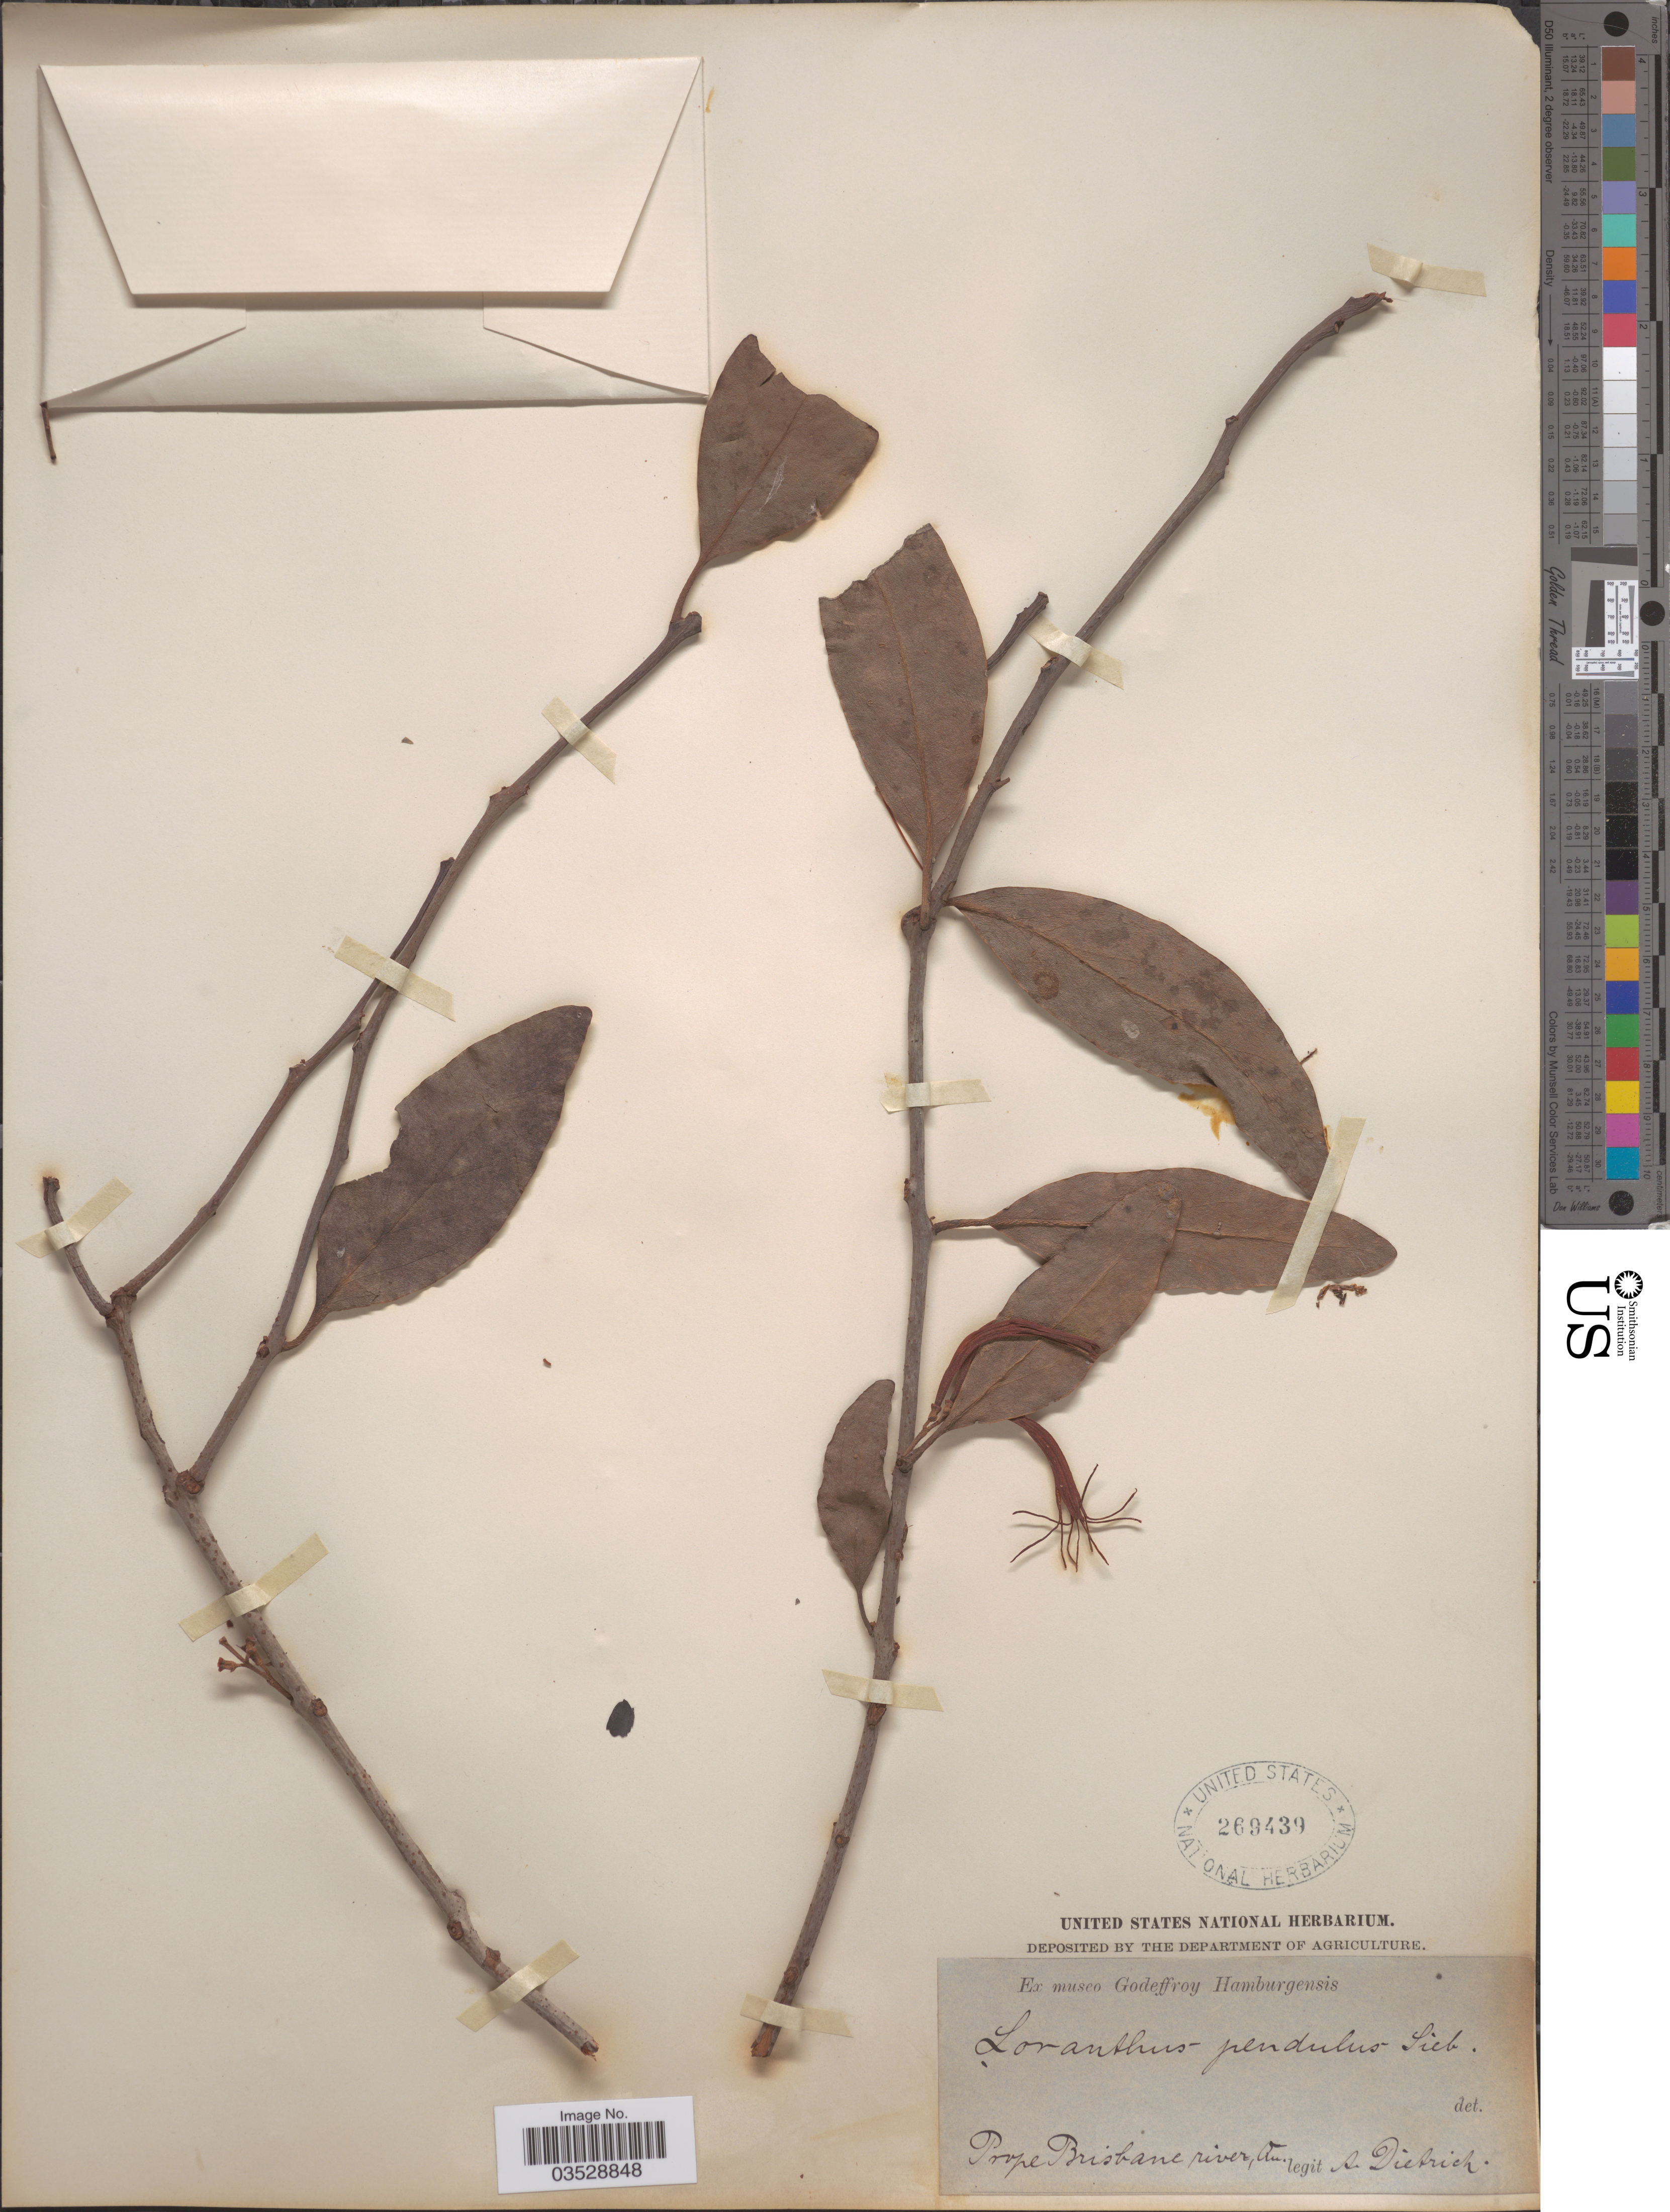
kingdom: Plantae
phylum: Tracheophyta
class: Magnoliopsida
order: Santalales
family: Loranthaceae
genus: Amyema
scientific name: Amyema sp.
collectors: A. Dietrich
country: Australia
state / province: Queensland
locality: Prope Brisbane river.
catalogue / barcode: US 269439